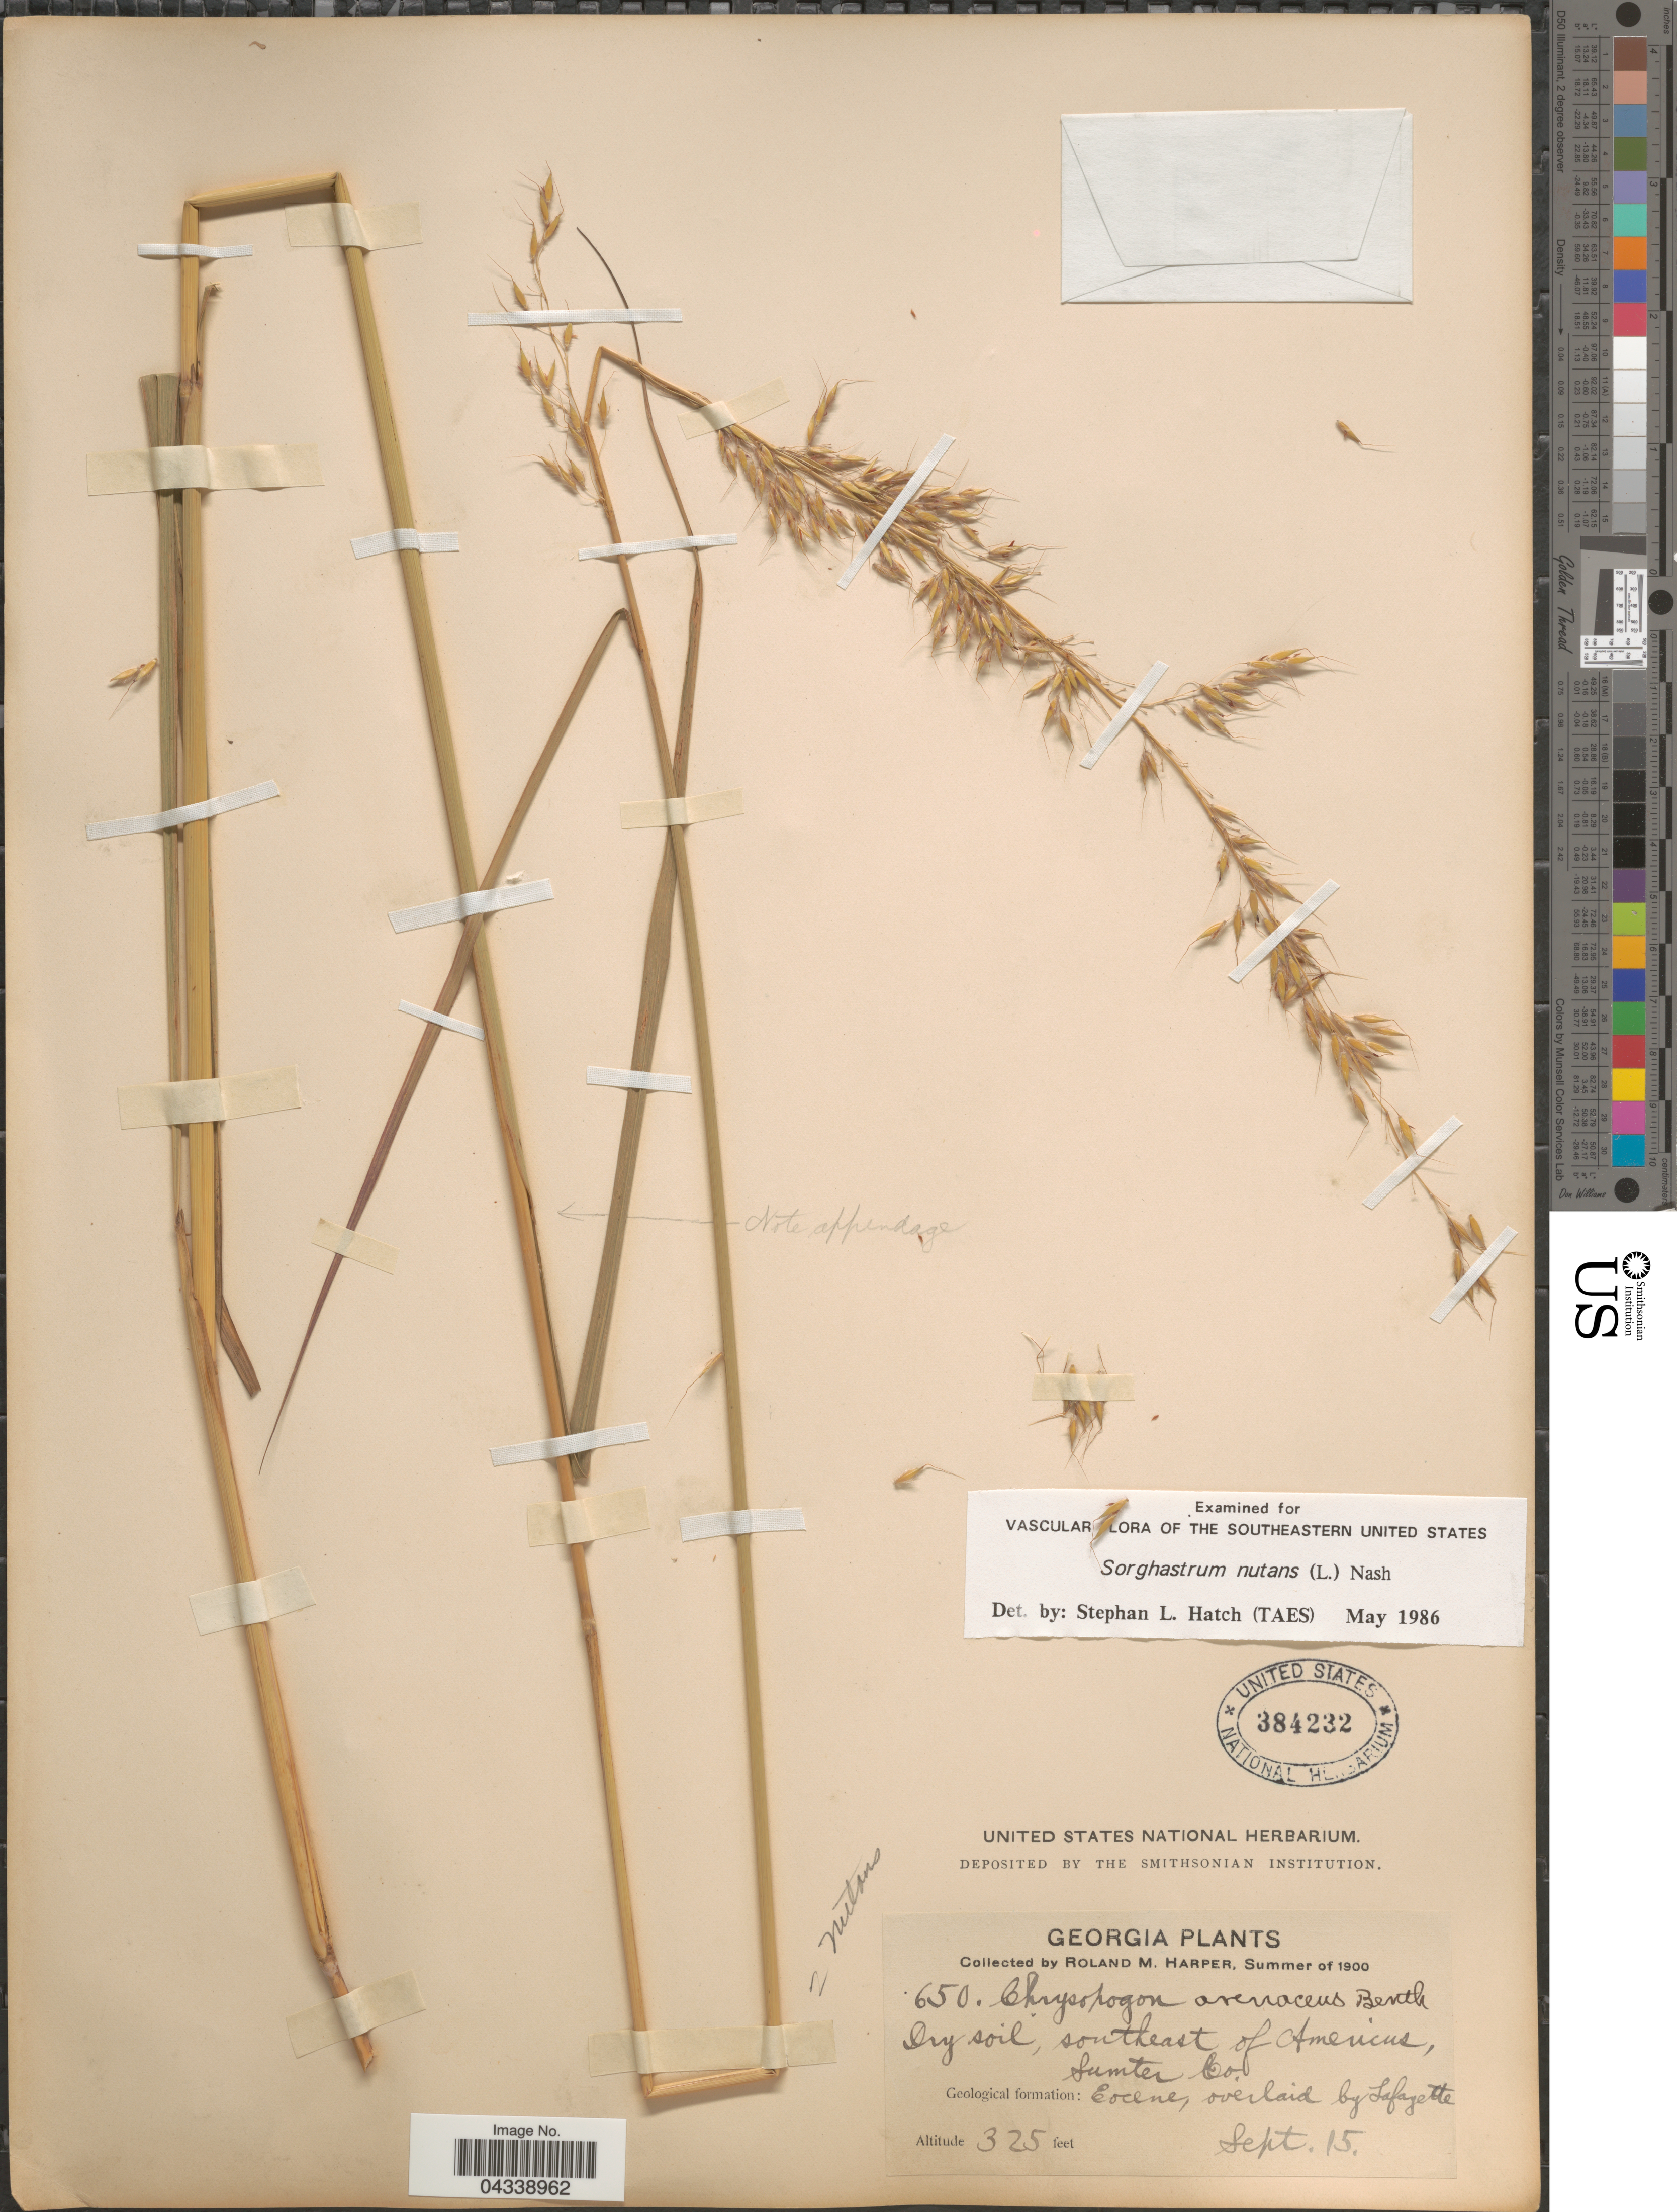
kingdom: Plantae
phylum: Tracheophyta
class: Liliopsida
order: Poales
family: Poaceae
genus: Sorghastrum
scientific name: Sorghastrum nutans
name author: (L.) Nash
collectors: R. M. Harper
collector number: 650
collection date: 1900-09-15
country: United States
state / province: Georgia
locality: Southeast of Americus, Sumter Co. Geological formation: Eocene, overlaid by Lafayette.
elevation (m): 99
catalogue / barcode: US 384232